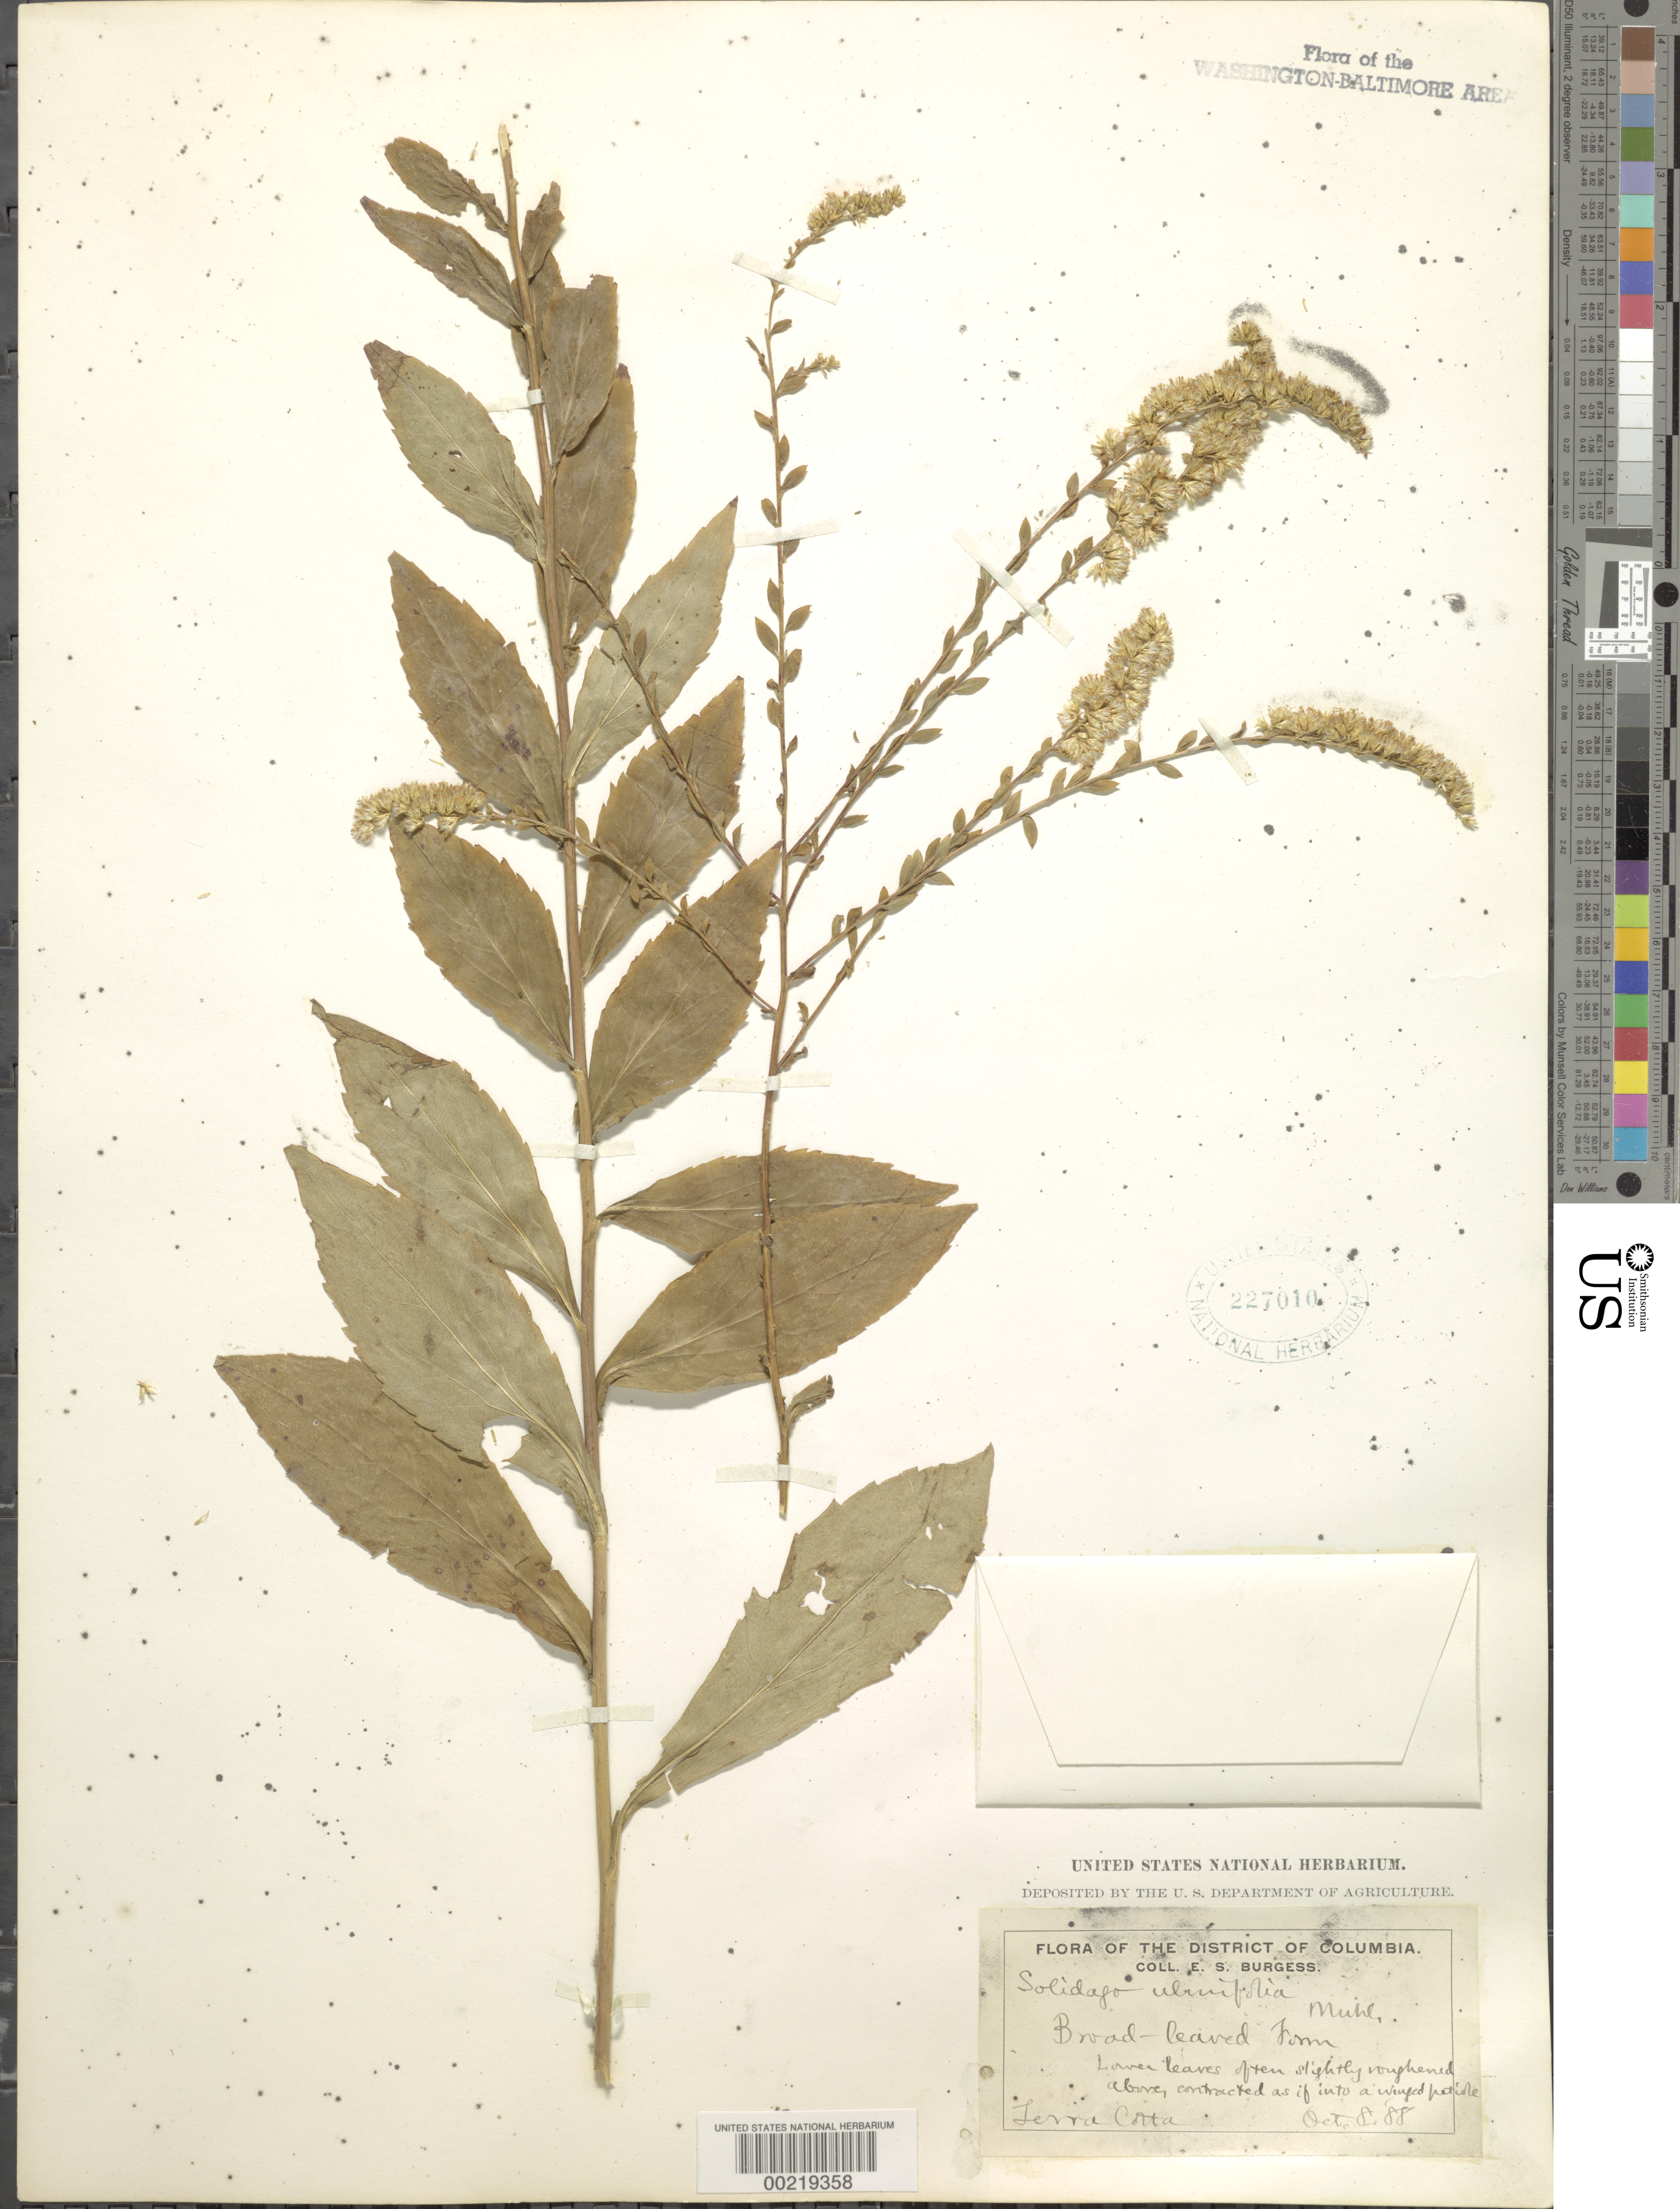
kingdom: Plantae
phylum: Tracheophyta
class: Magnoliopsida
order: Asterales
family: Asteraceae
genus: Solidago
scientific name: Solidago ulmifolia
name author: Muhl. ex Willd.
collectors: E. Burgess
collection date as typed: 08 Oct 1888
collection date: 1888-10-08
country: United States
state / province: District of Columbia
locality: Terra Cotta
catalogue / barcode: US 227010